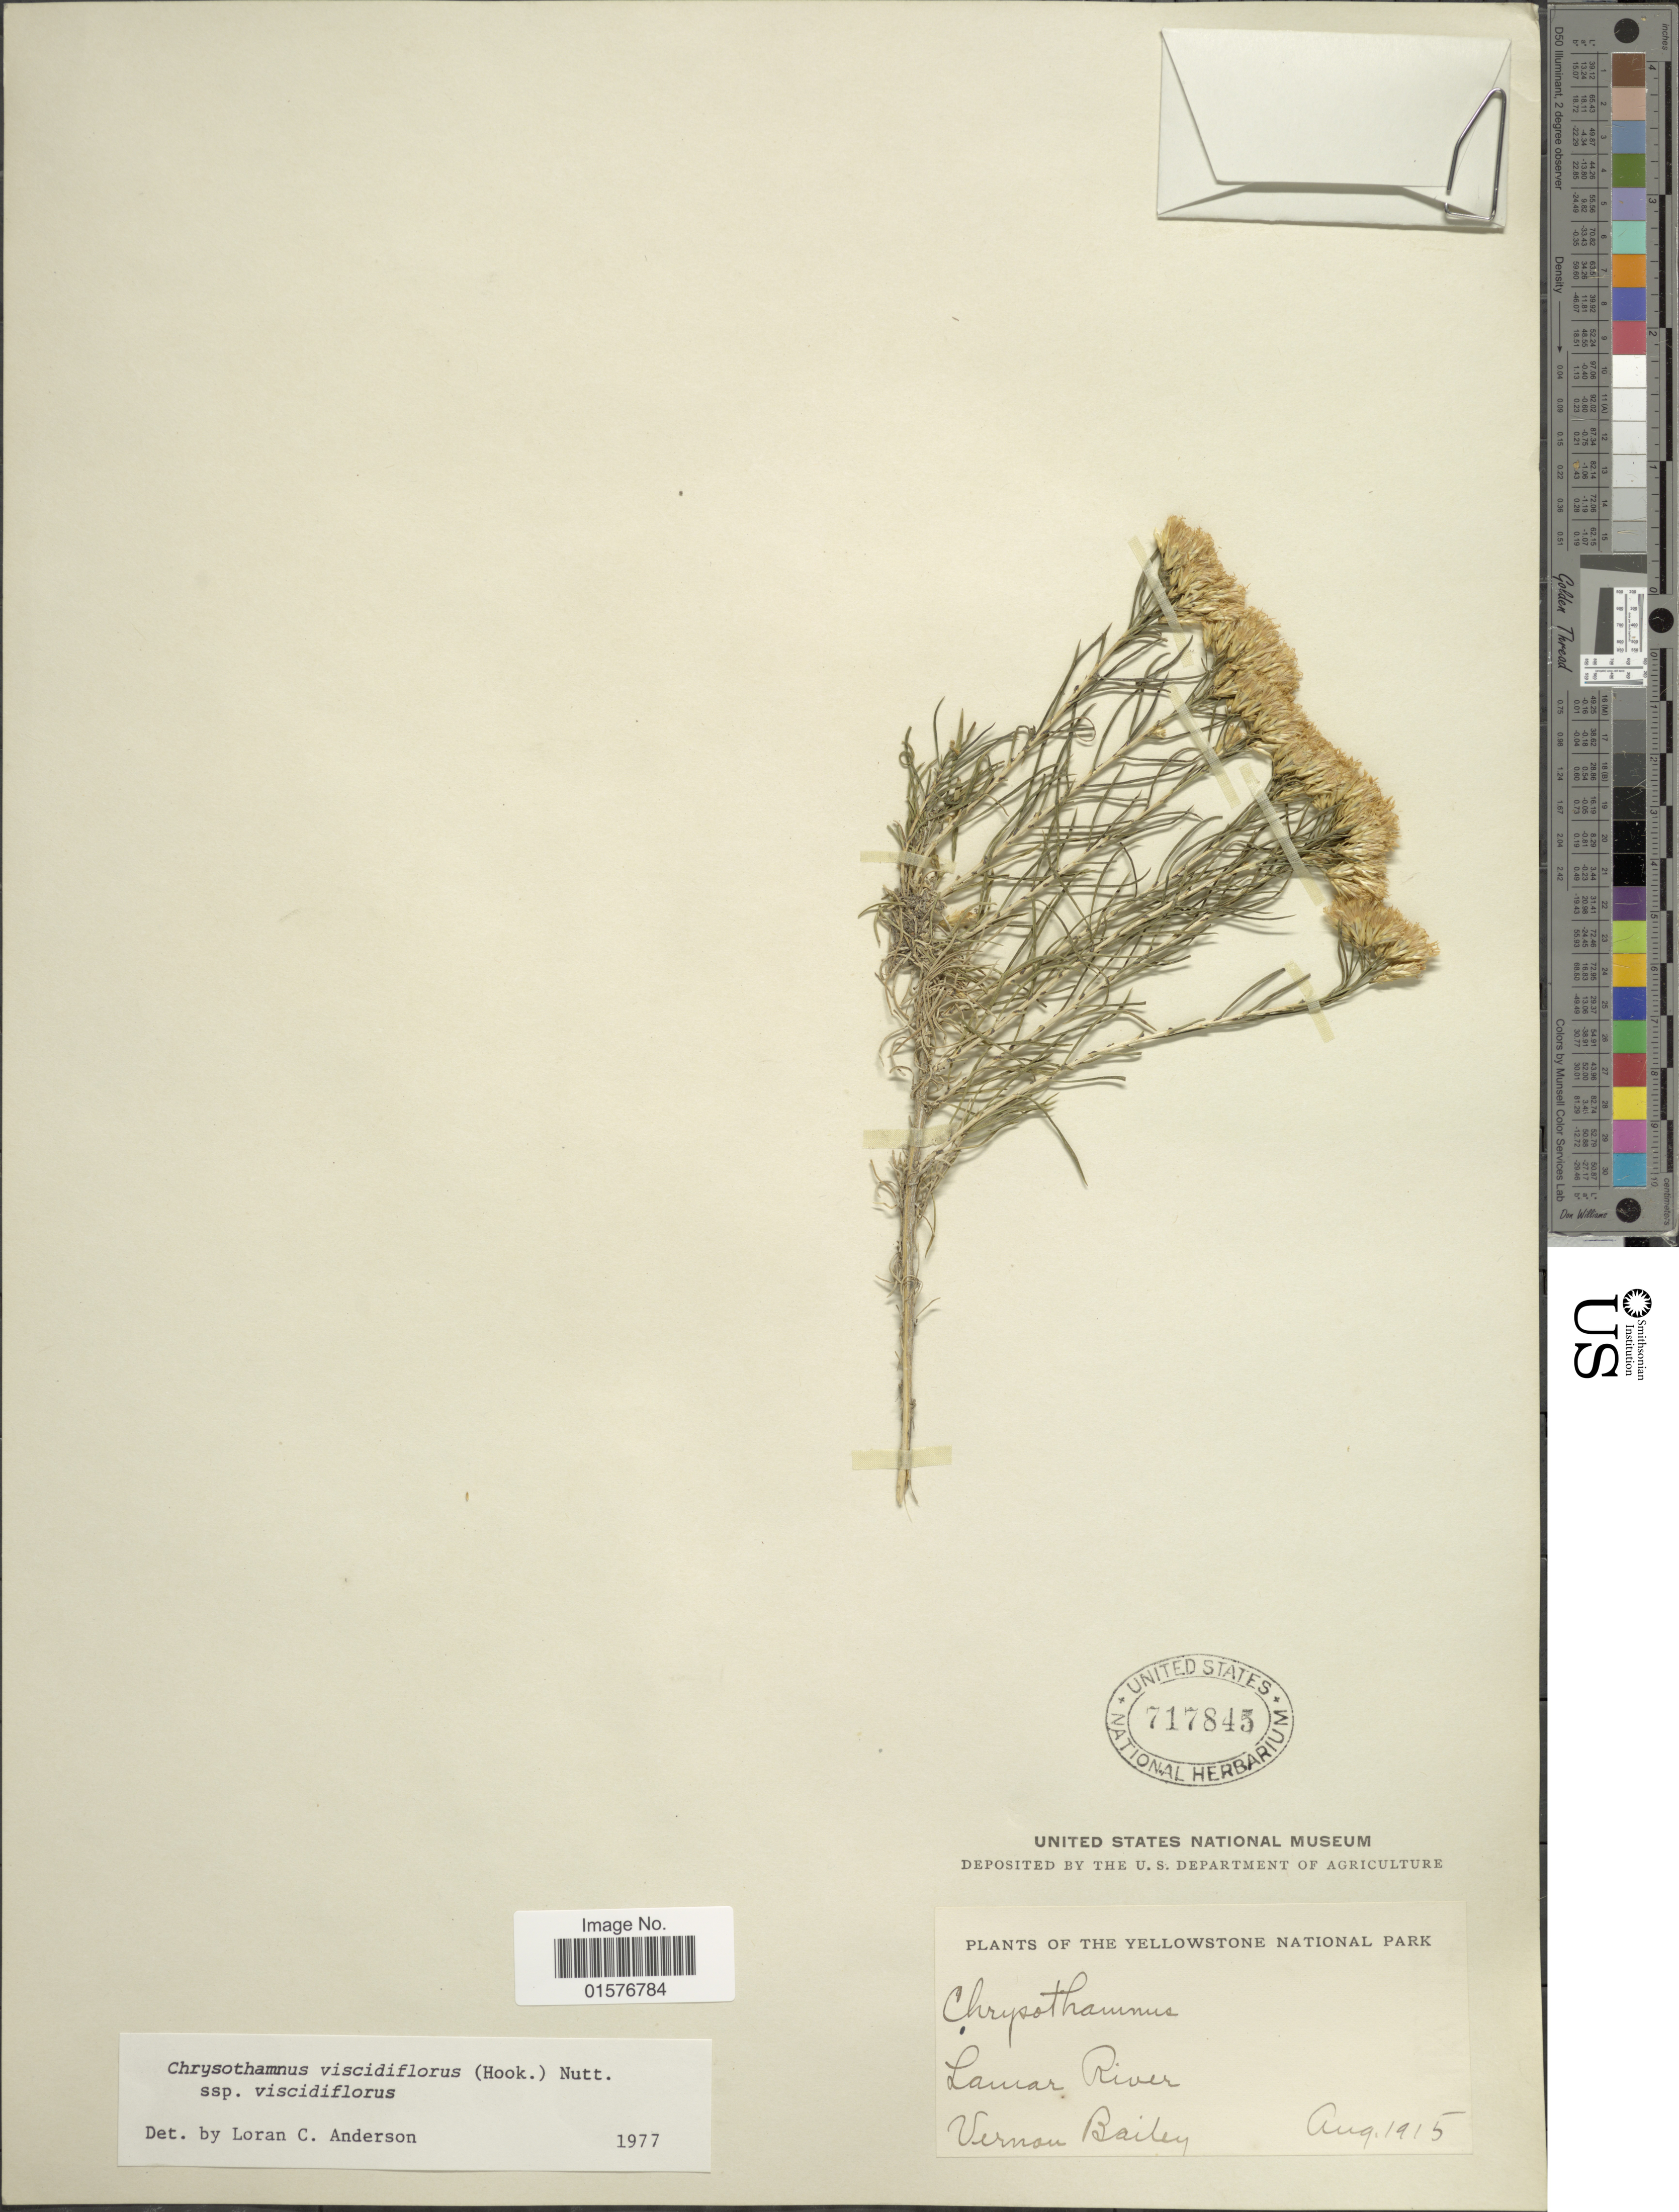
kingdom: Plantae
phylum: Tracheophyta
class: Magnoliopsida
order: Asterales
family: Asteraceae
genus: Chrysothamnus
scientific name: Chrysothamnus viscidiflorus subsp. viscidiflorus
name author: (Hook.) Nutt.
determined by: Urbatsch, Lowell E., Curator (LSU), Louisiana State University (UNITED STATES)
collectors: V. O. Bailey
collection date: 1915-08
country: United States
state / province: Wyoming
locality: The Yellowstone National Park, Lamar River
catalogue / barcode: US 717845